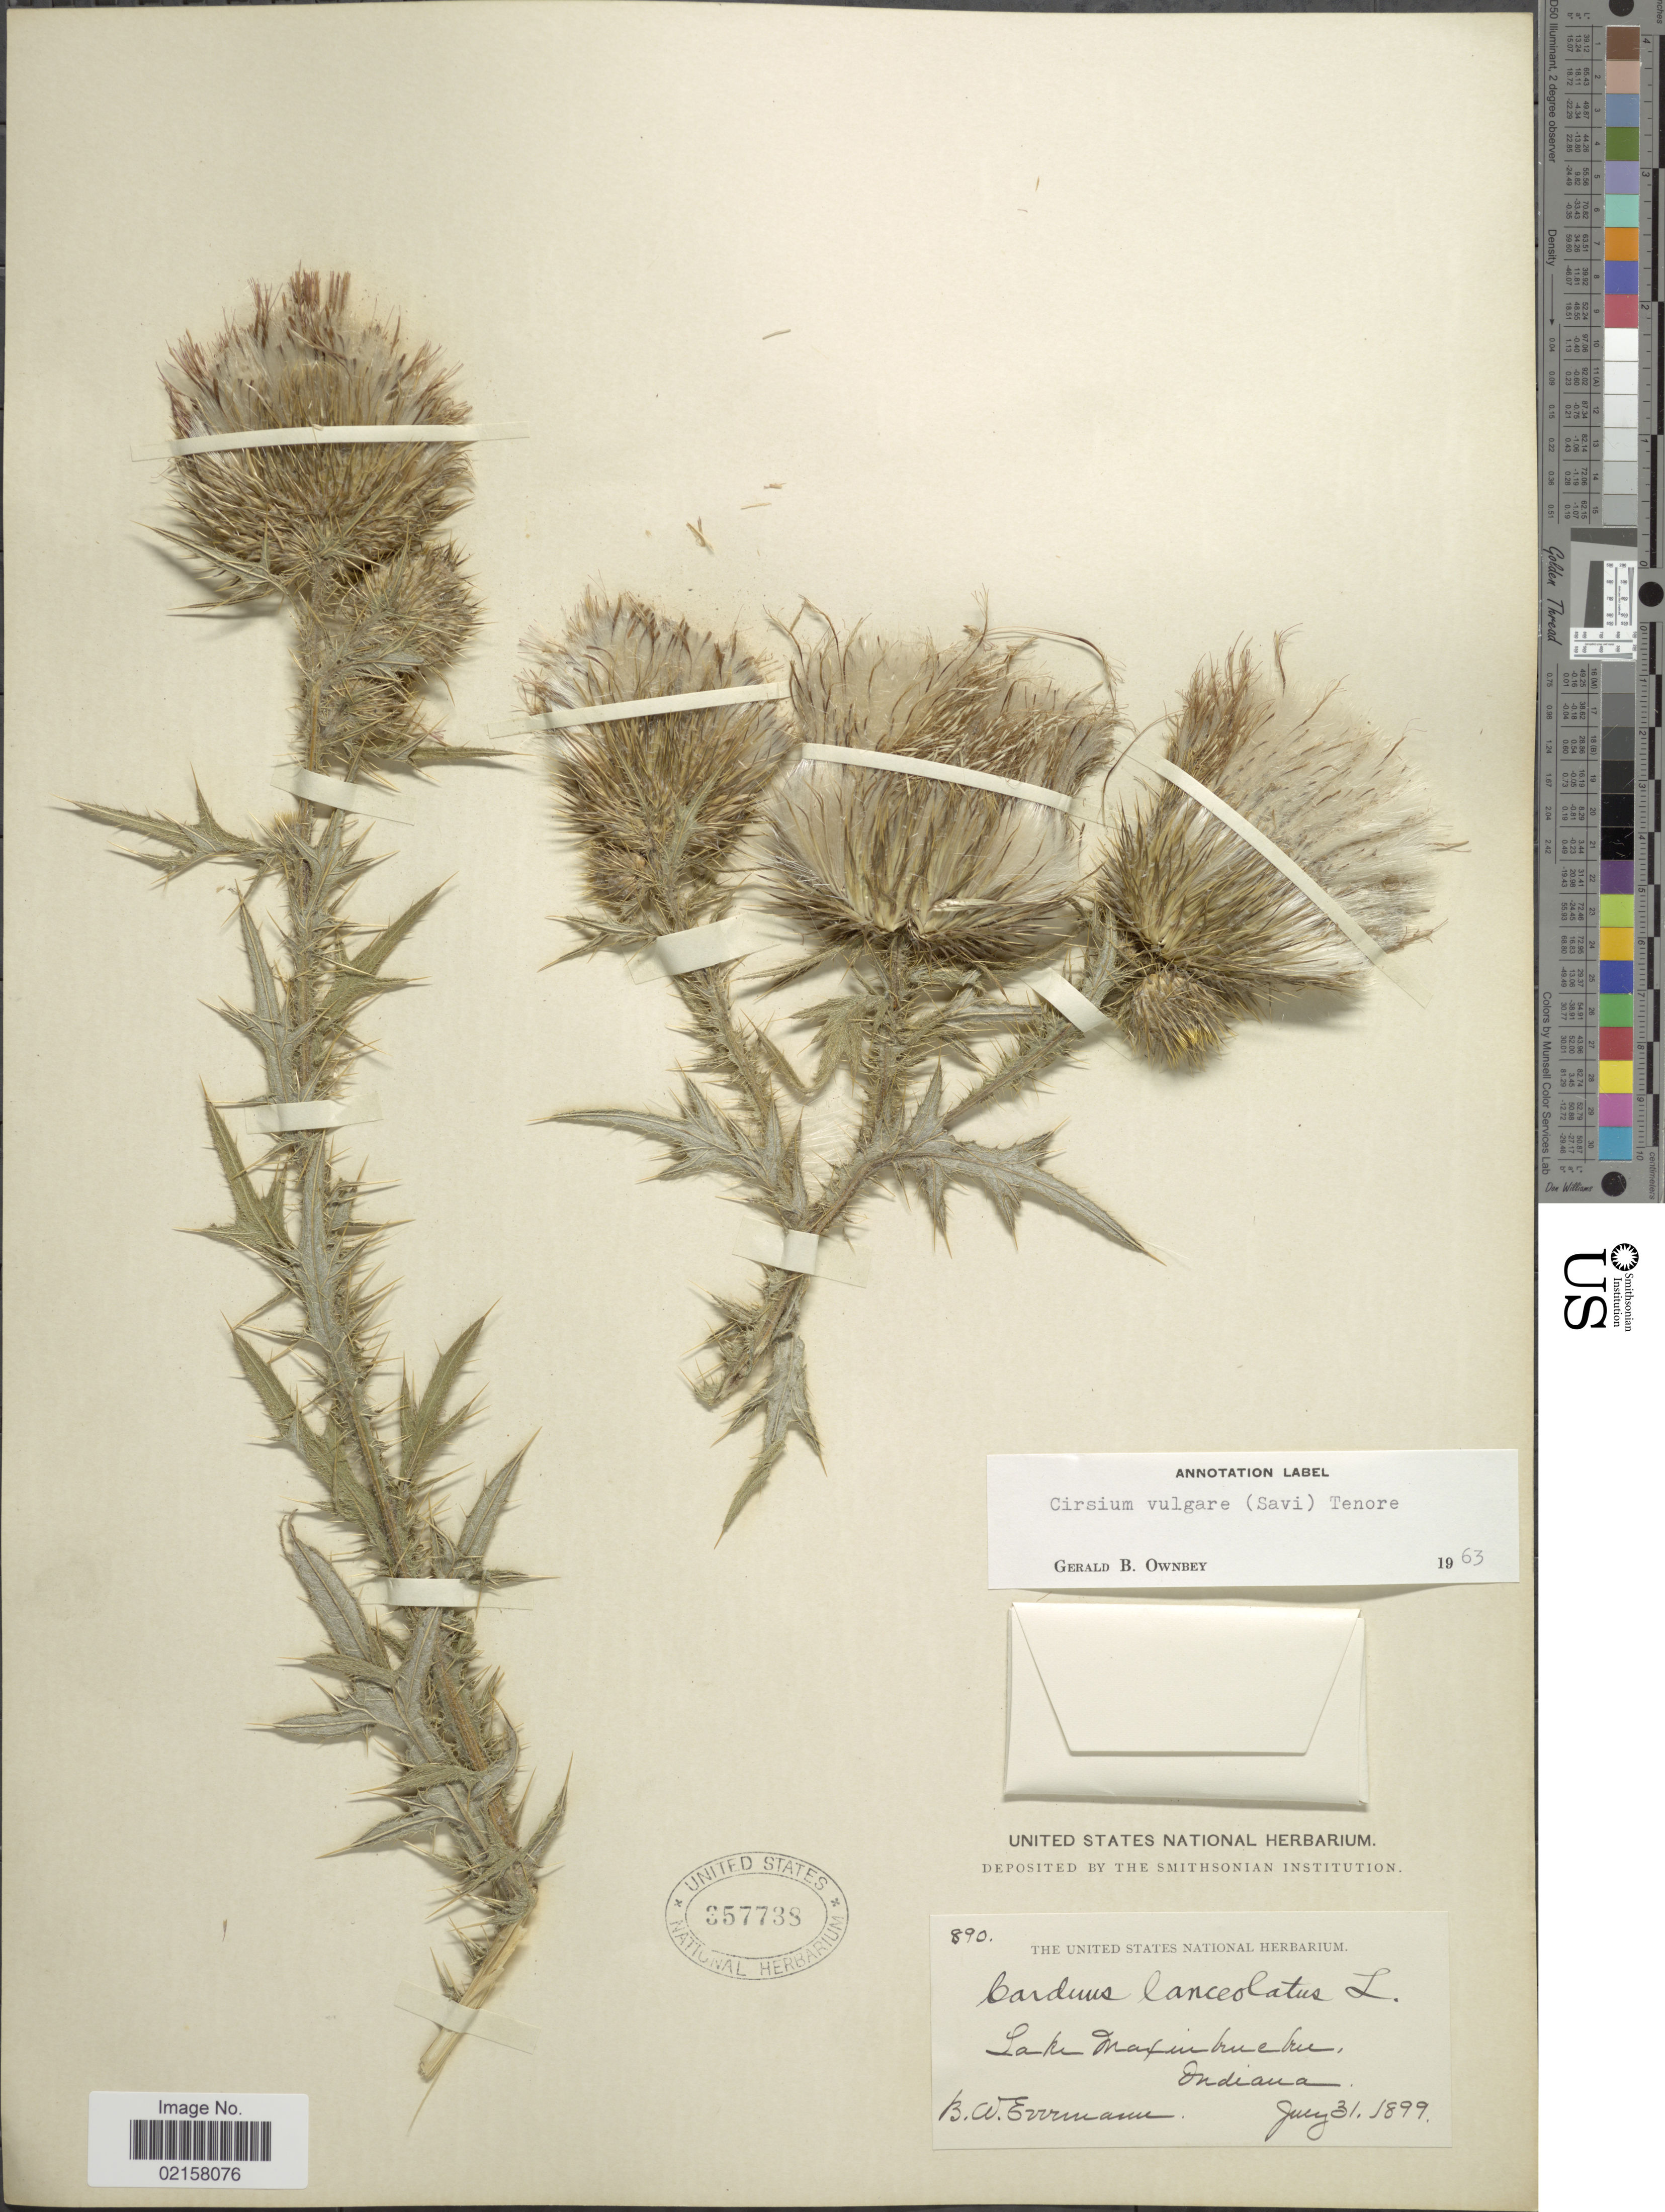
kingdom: Plantae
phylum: Tracheophyta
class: Magnoliopsida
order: Asterales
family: Asteraceae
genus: Cirsium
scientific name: Cirsium vulgare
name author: (Savi) Ten.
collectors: B. W. Evermann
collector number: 890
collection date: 1899-07-31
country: United States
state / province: Indiana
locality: Lake Maxinkuckee, Indiana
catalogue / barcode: US 357738